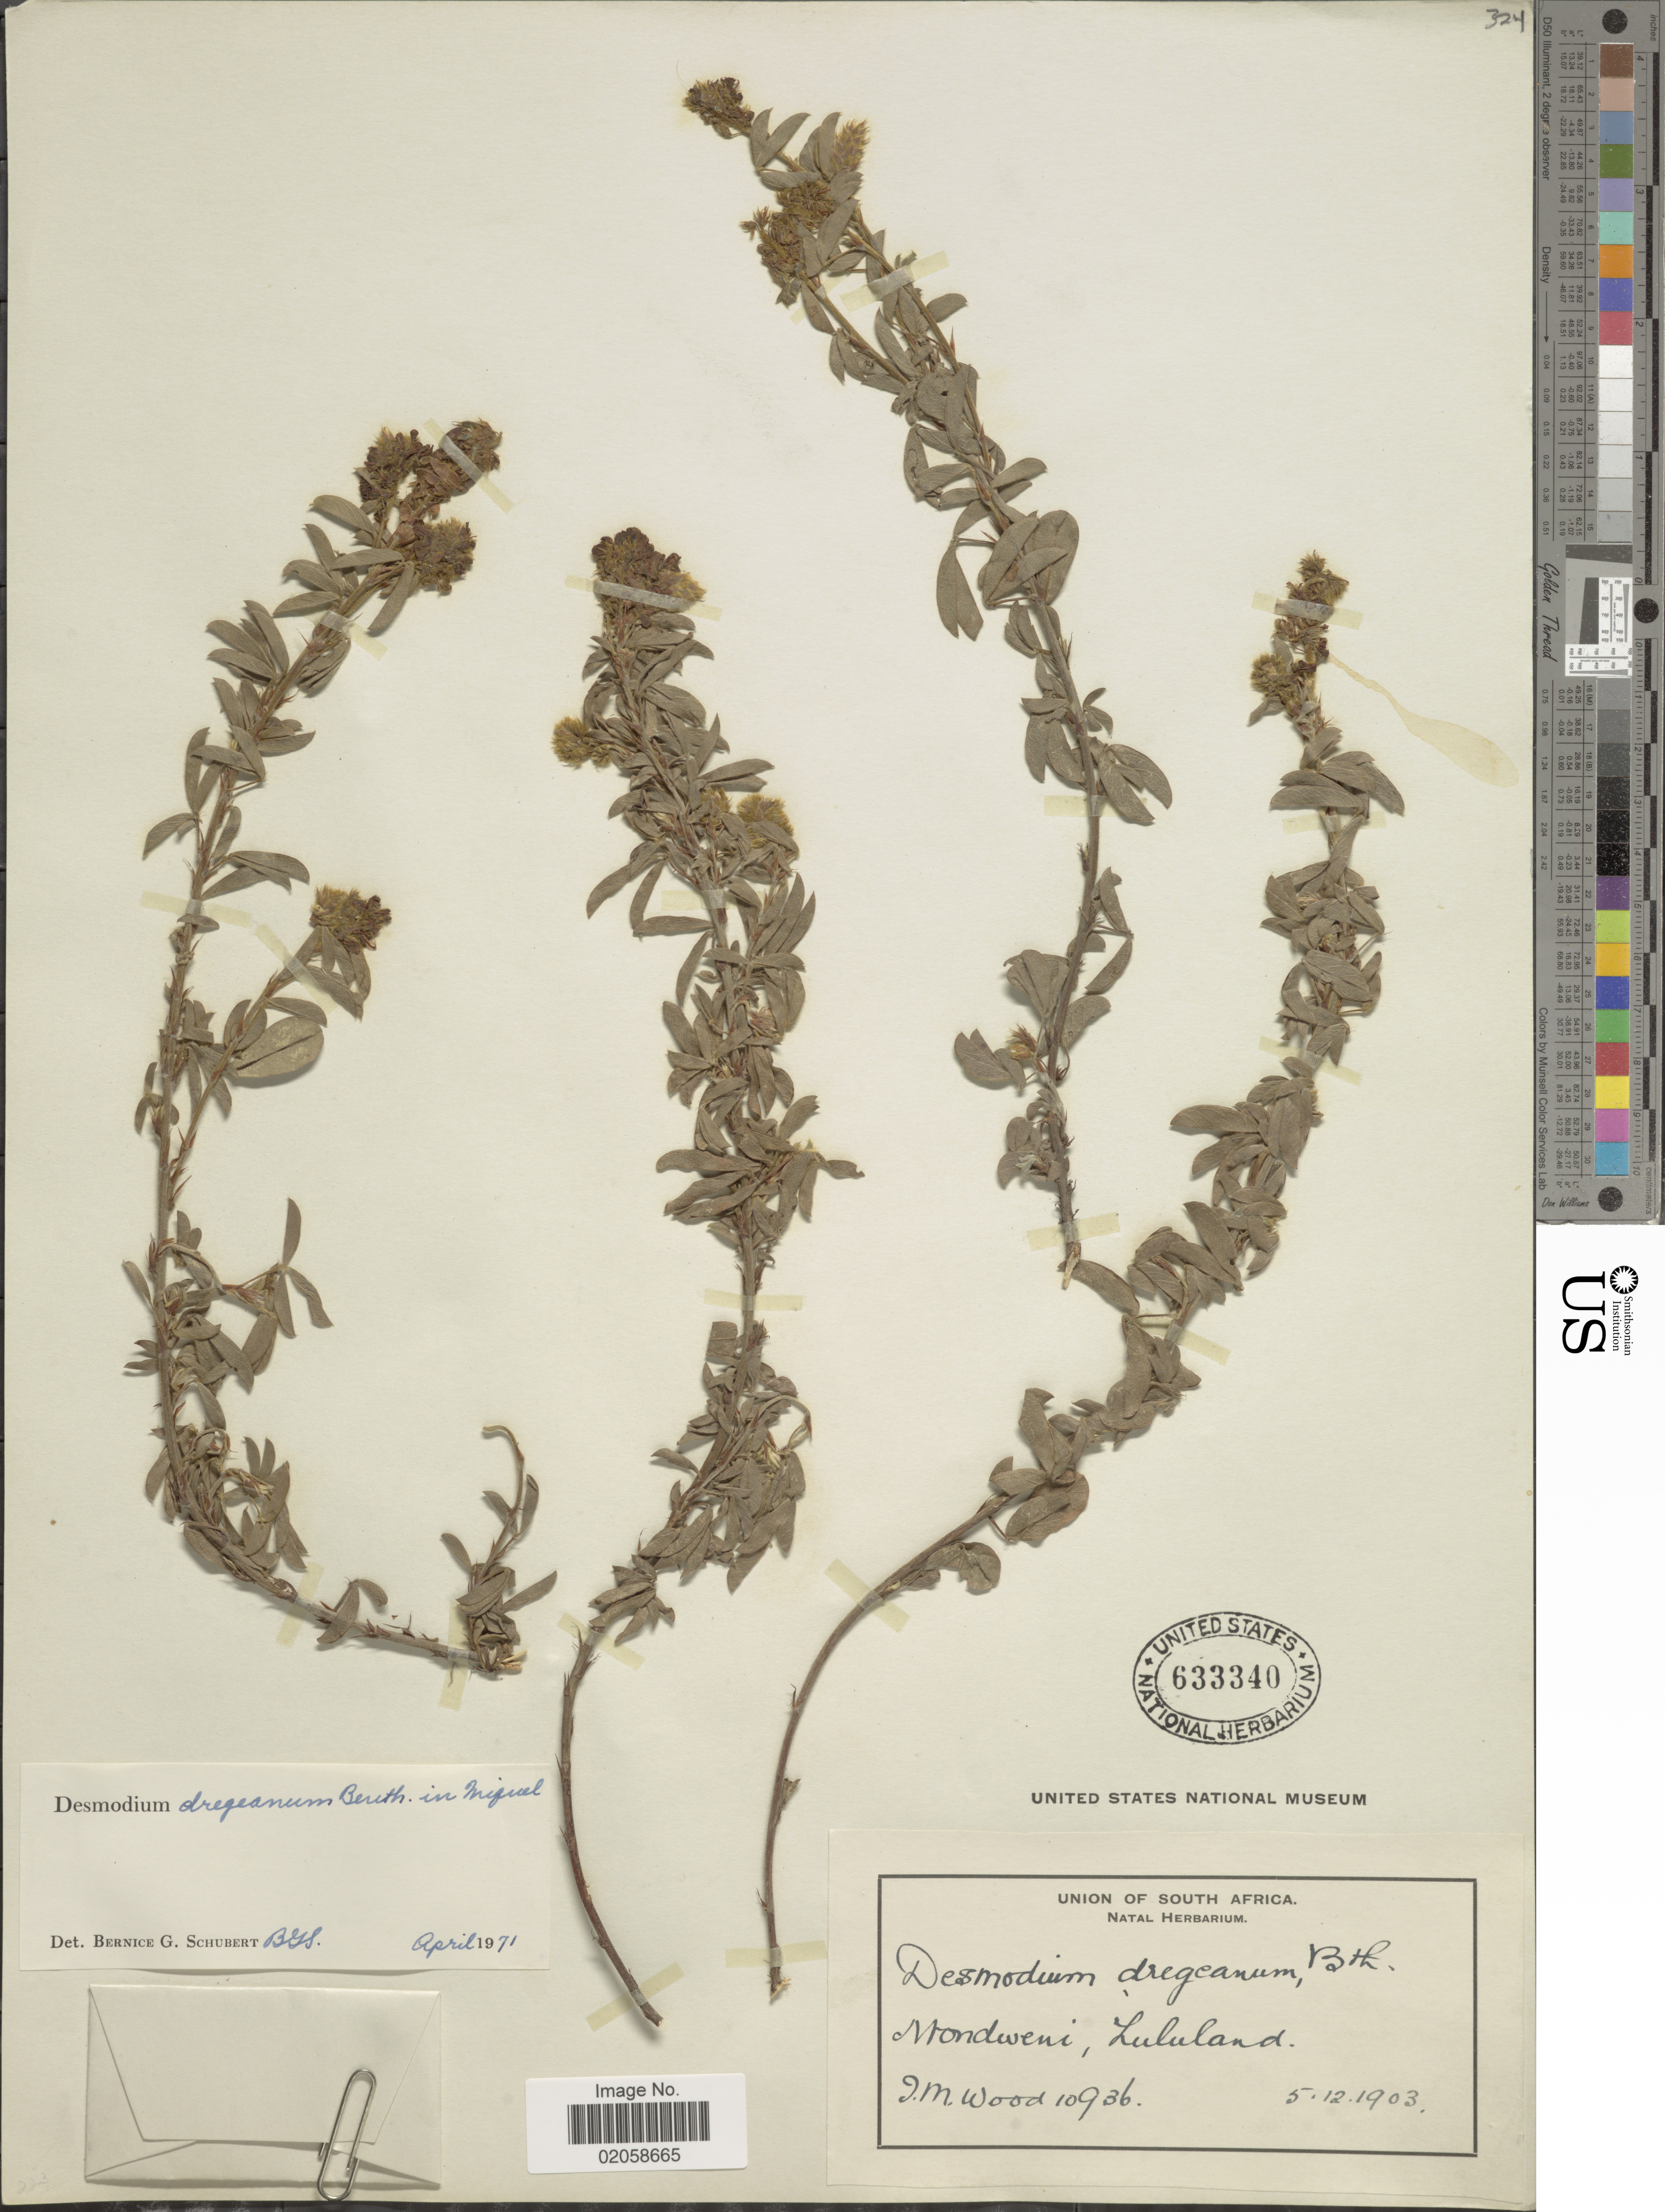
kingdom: Plantae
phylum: Tracheophyta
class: Magnoliopsida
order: Fabales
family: Fabaceae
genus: Grona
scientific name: Grona caffra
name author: (E. Mey.) H. Ohashi & K. Ohashi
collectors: J. M. Wood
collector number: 10936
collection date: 1903-12-05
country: South Africa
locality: Union of South Africa. Mondweni, Zululand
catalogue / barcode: US 633340